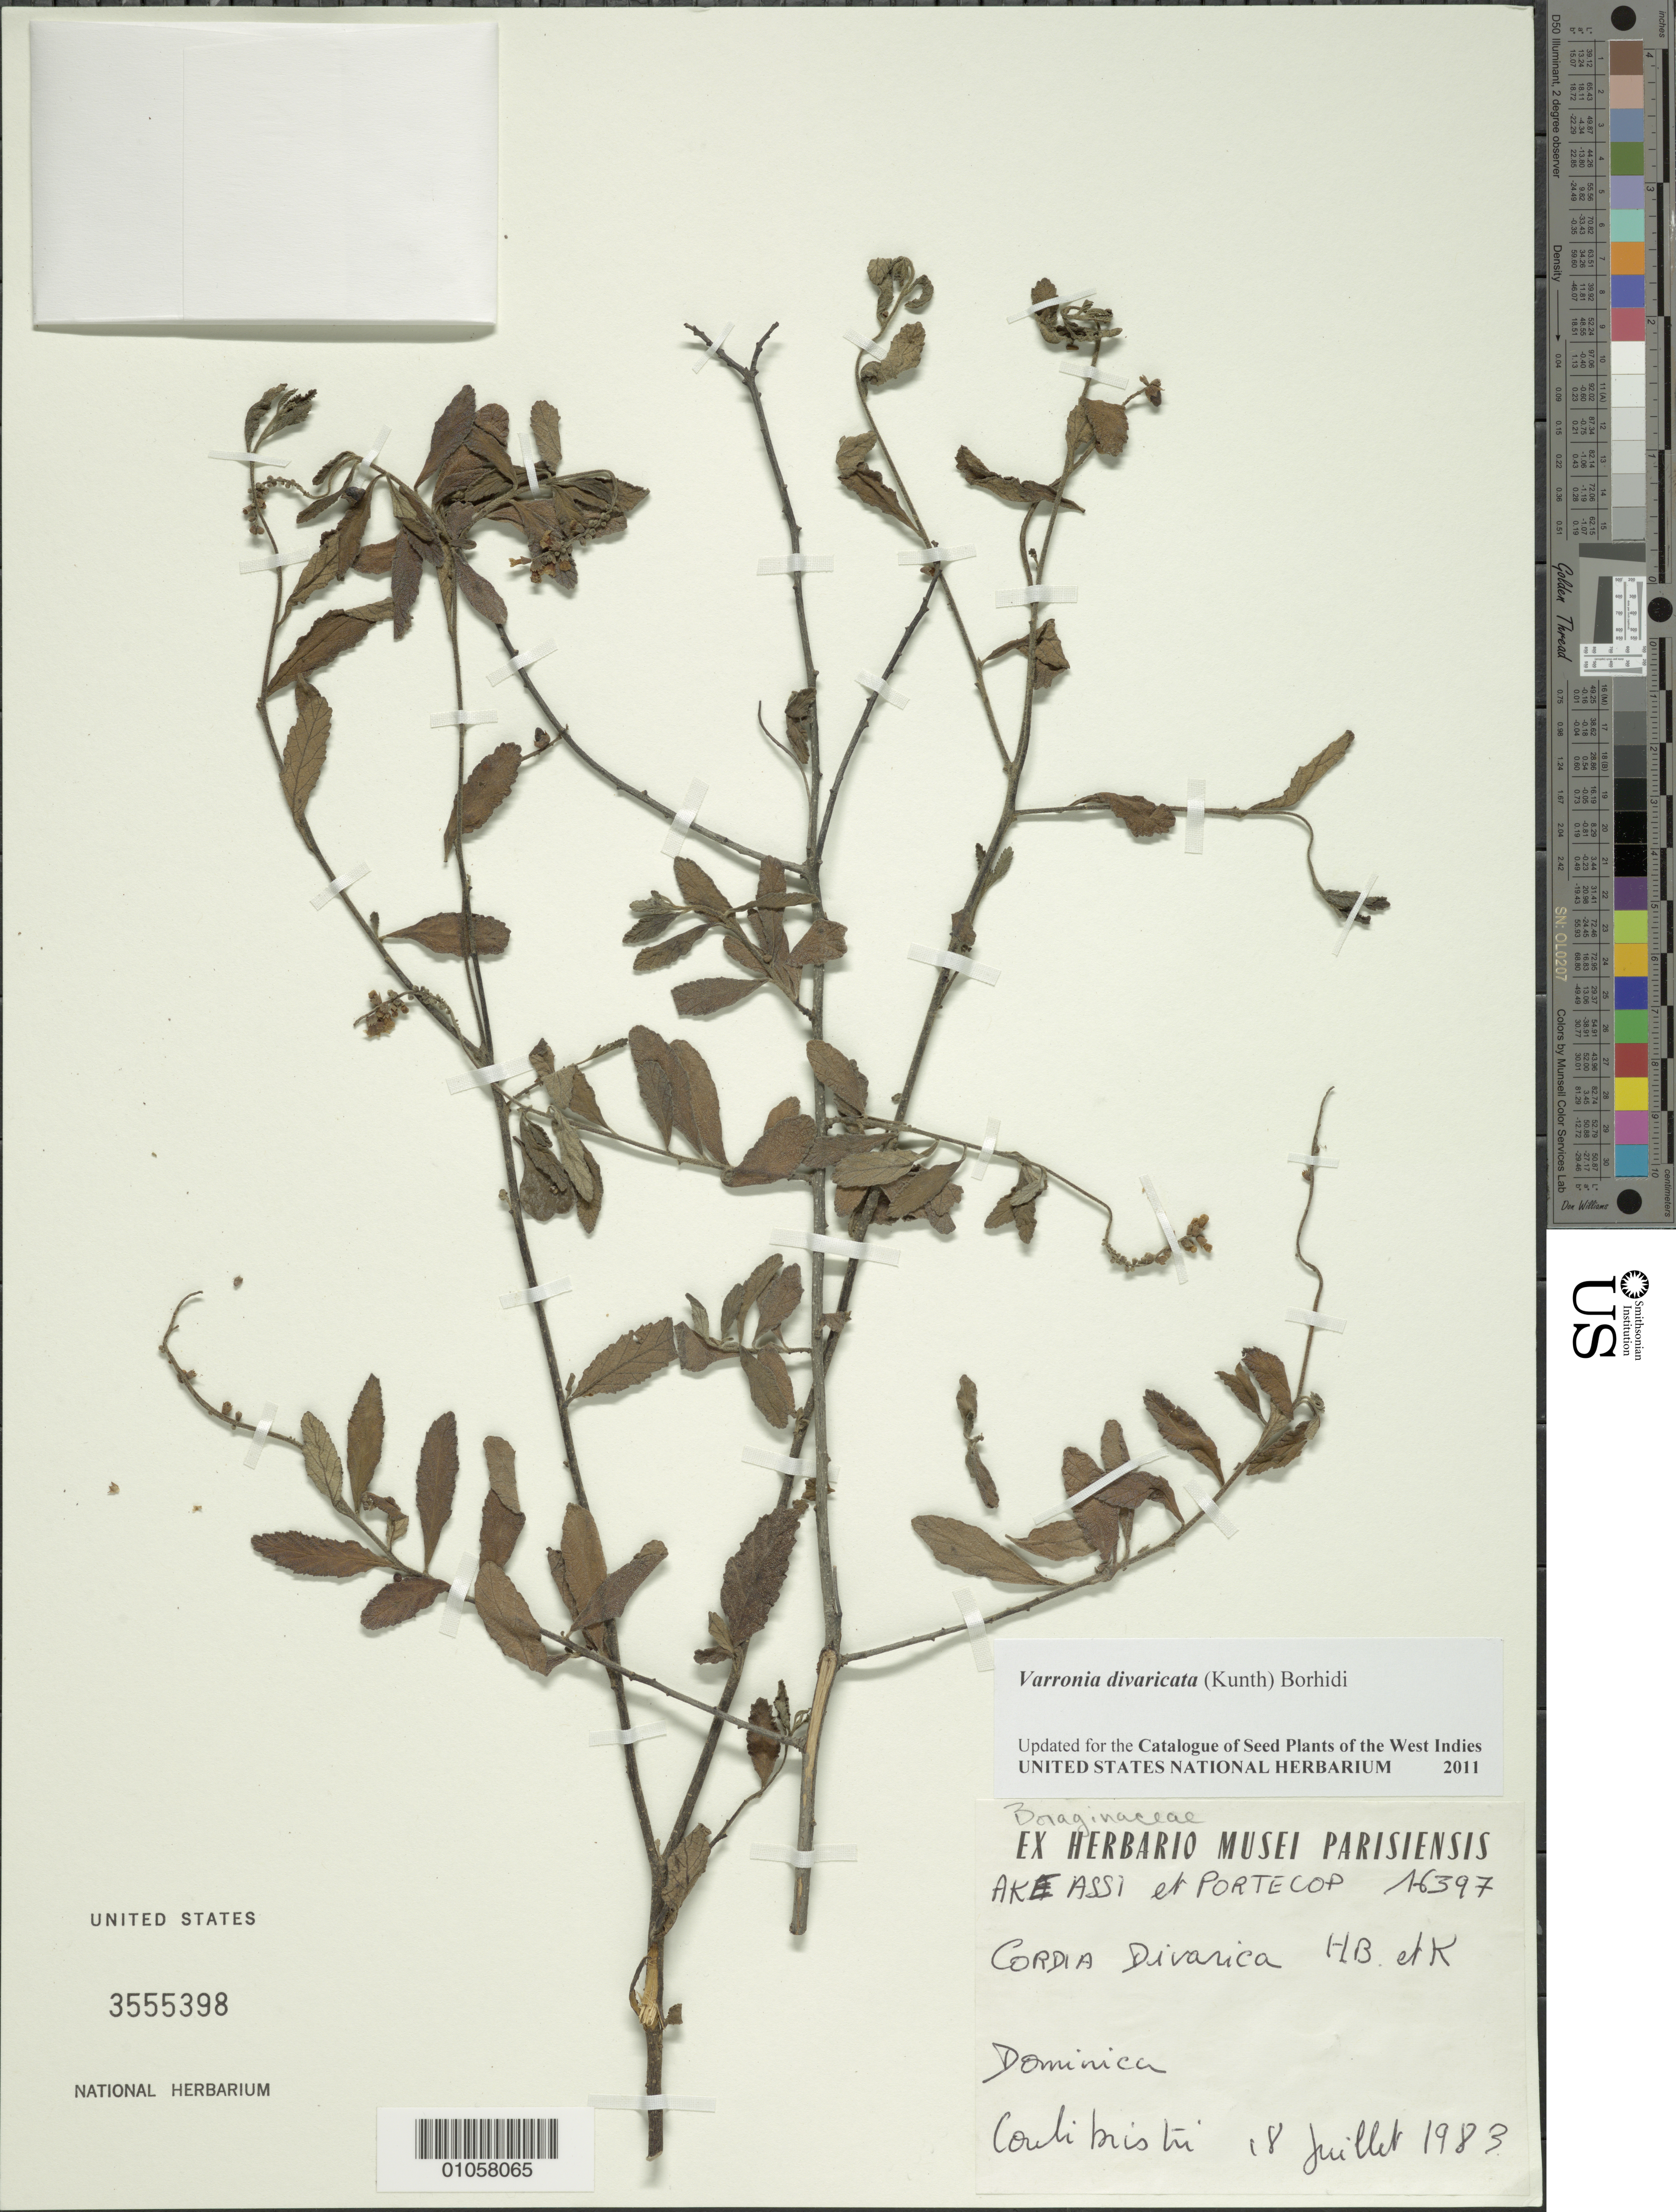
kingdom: Plantae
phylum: Tracheophyta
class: Magnoliopsida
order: Boraginales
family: Cordiaceae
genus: Varronia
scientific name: Varronia divaricata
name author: (Kunth) Borhidi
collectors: A. Ake & -. Portecop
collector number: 16397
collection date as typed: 18 Jul 1983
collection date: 1983-07-18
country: Dominica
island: Dominica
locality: Coulibristri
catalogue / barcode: US 3555398